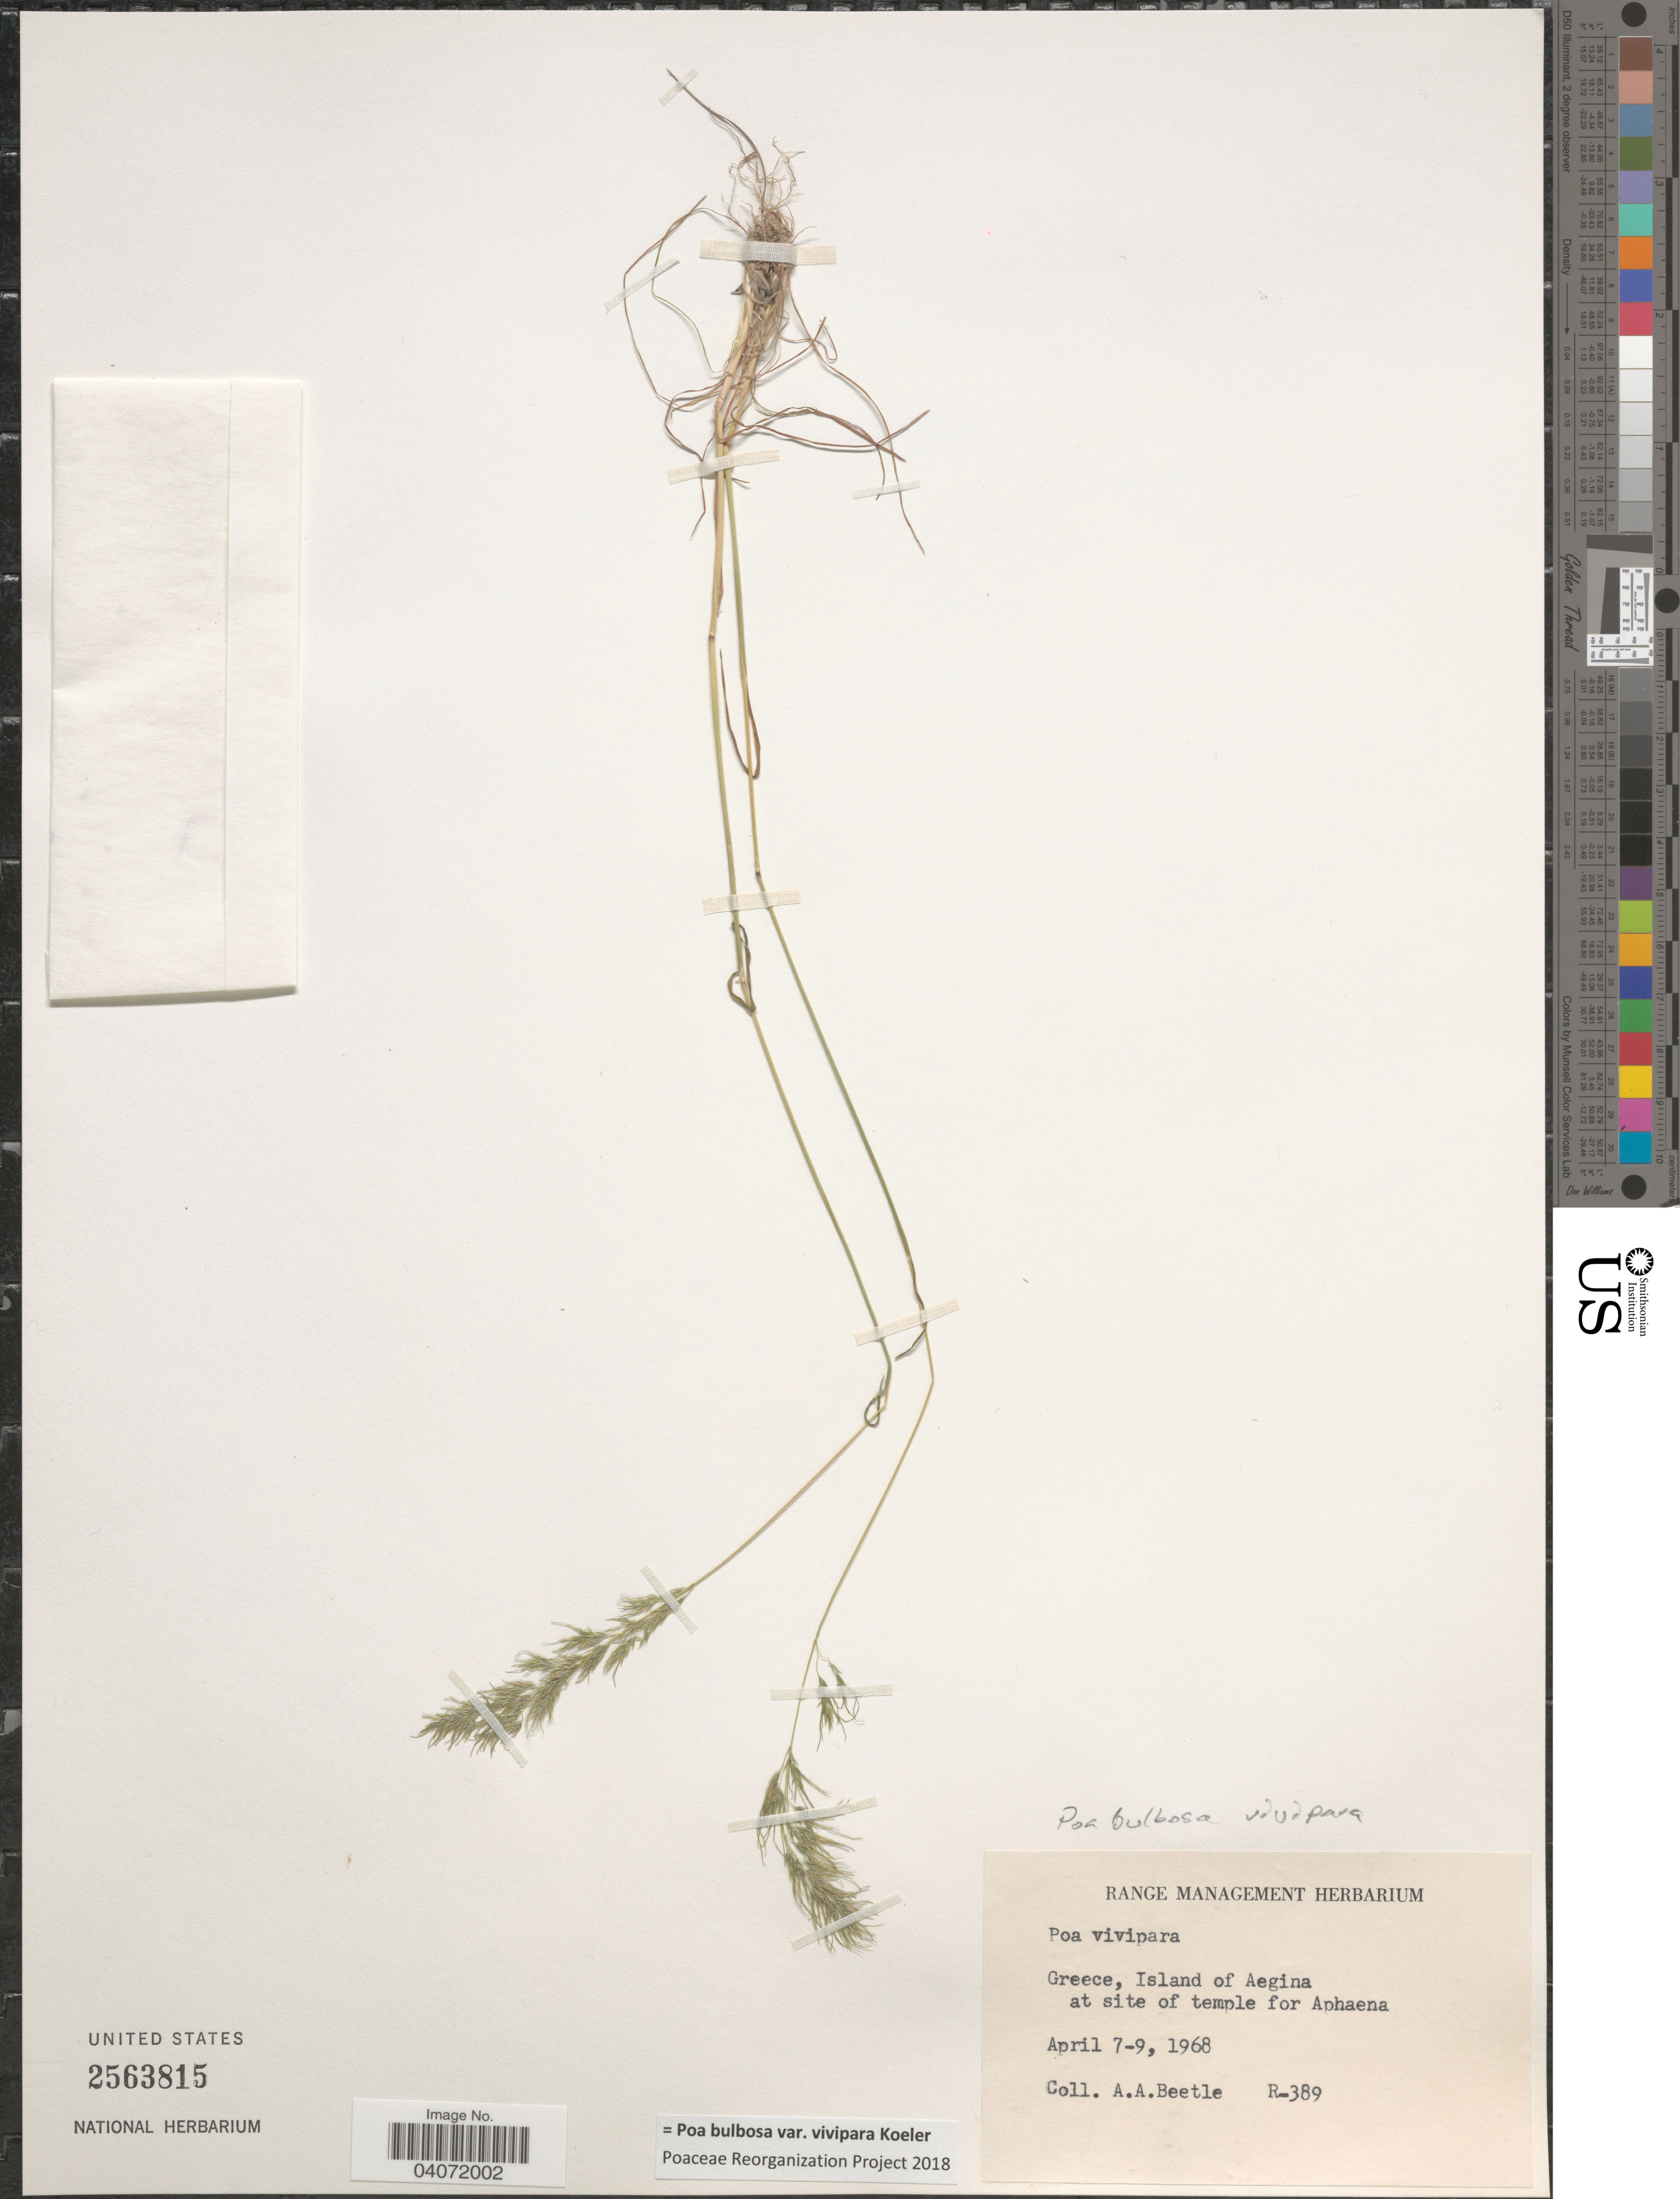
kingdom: Plantae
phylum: Tracheophyta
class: Liliopsida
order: Poales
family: Poaceae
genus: Poa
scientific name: Poa iconia var. iconia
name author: Azn.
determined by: Soreng, Robert J., Research Associate (BOT), Smithsonian Institution - National Museum of Natural History (UNITED STATES)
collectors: A. A. Beetle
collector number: R-389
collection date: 1968-04-07/1968-04-09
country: Greece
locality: Island of Aegina at site of temple for Aphaena.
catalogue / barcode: US 2563815